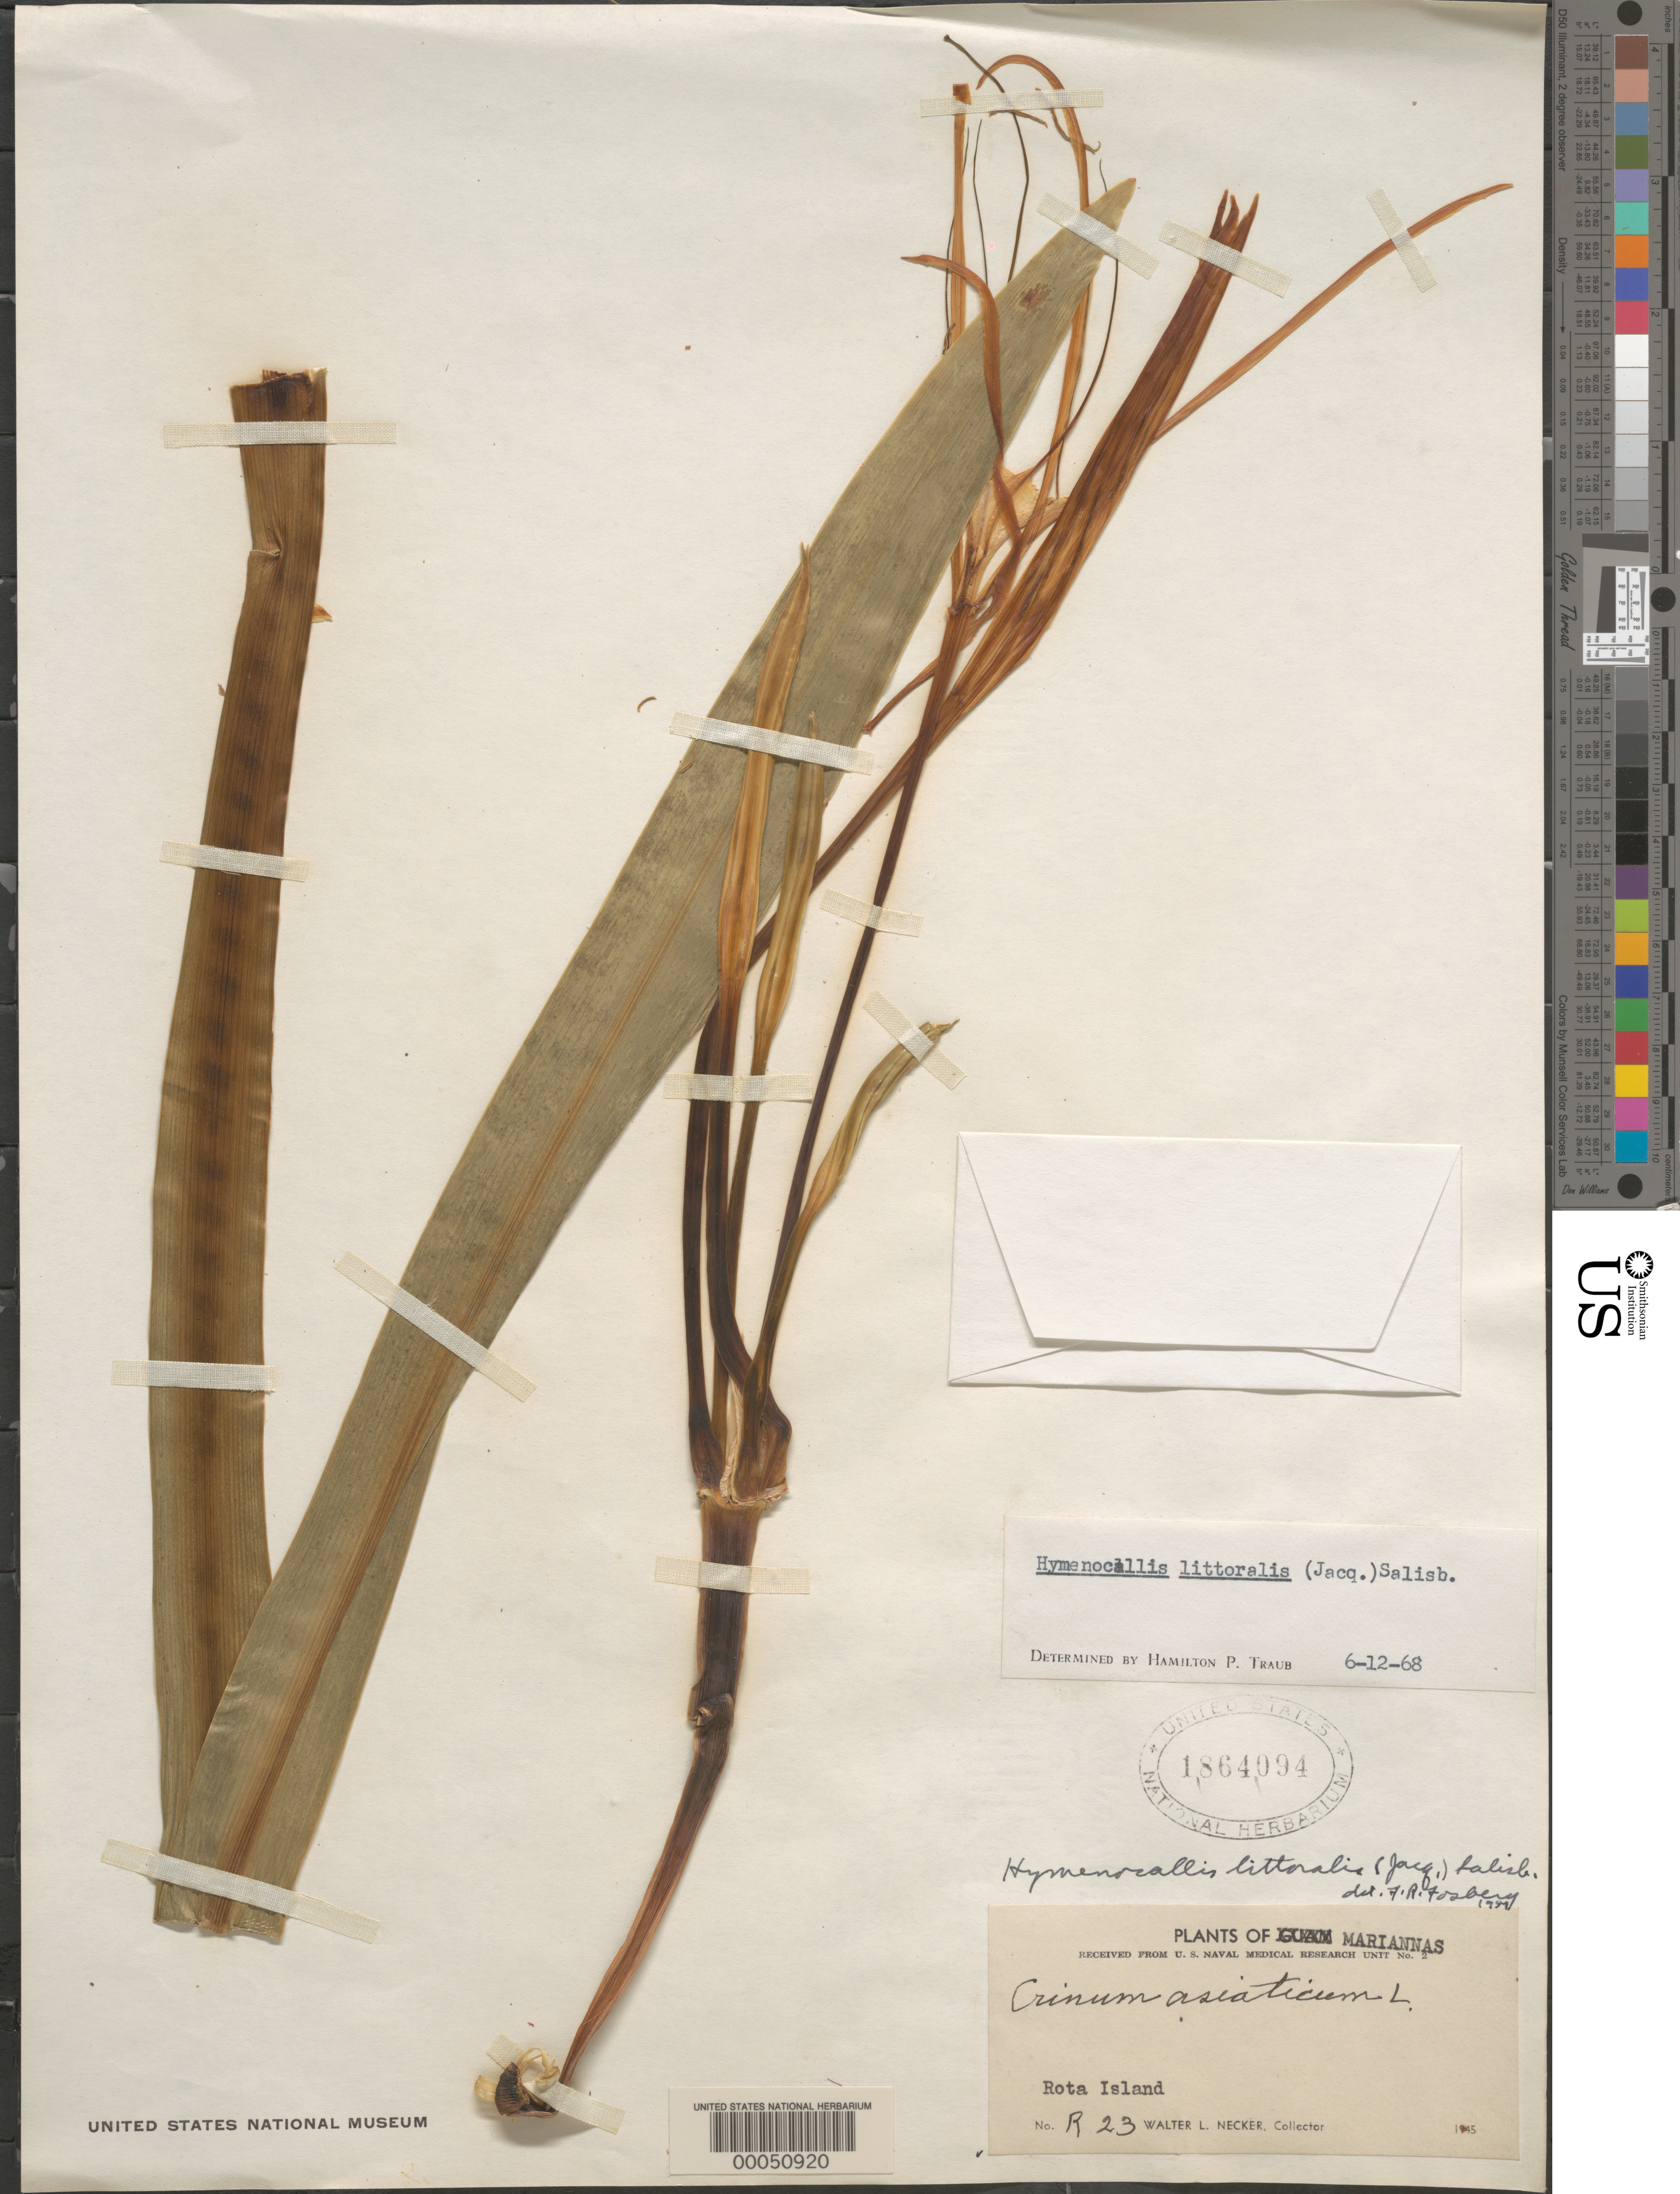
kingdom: Plantae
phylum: Tracheophyta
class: Liliopsida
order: Asparagales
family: Amaryllidaceae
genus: Hymenocallis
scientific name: Hymenocallis littoralis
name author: (Jacq.) Salisb.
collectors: W. L. Necker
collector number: R23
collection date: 1945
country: Northern Mariana Islands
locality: Rota Island.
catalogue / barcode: US 1864094